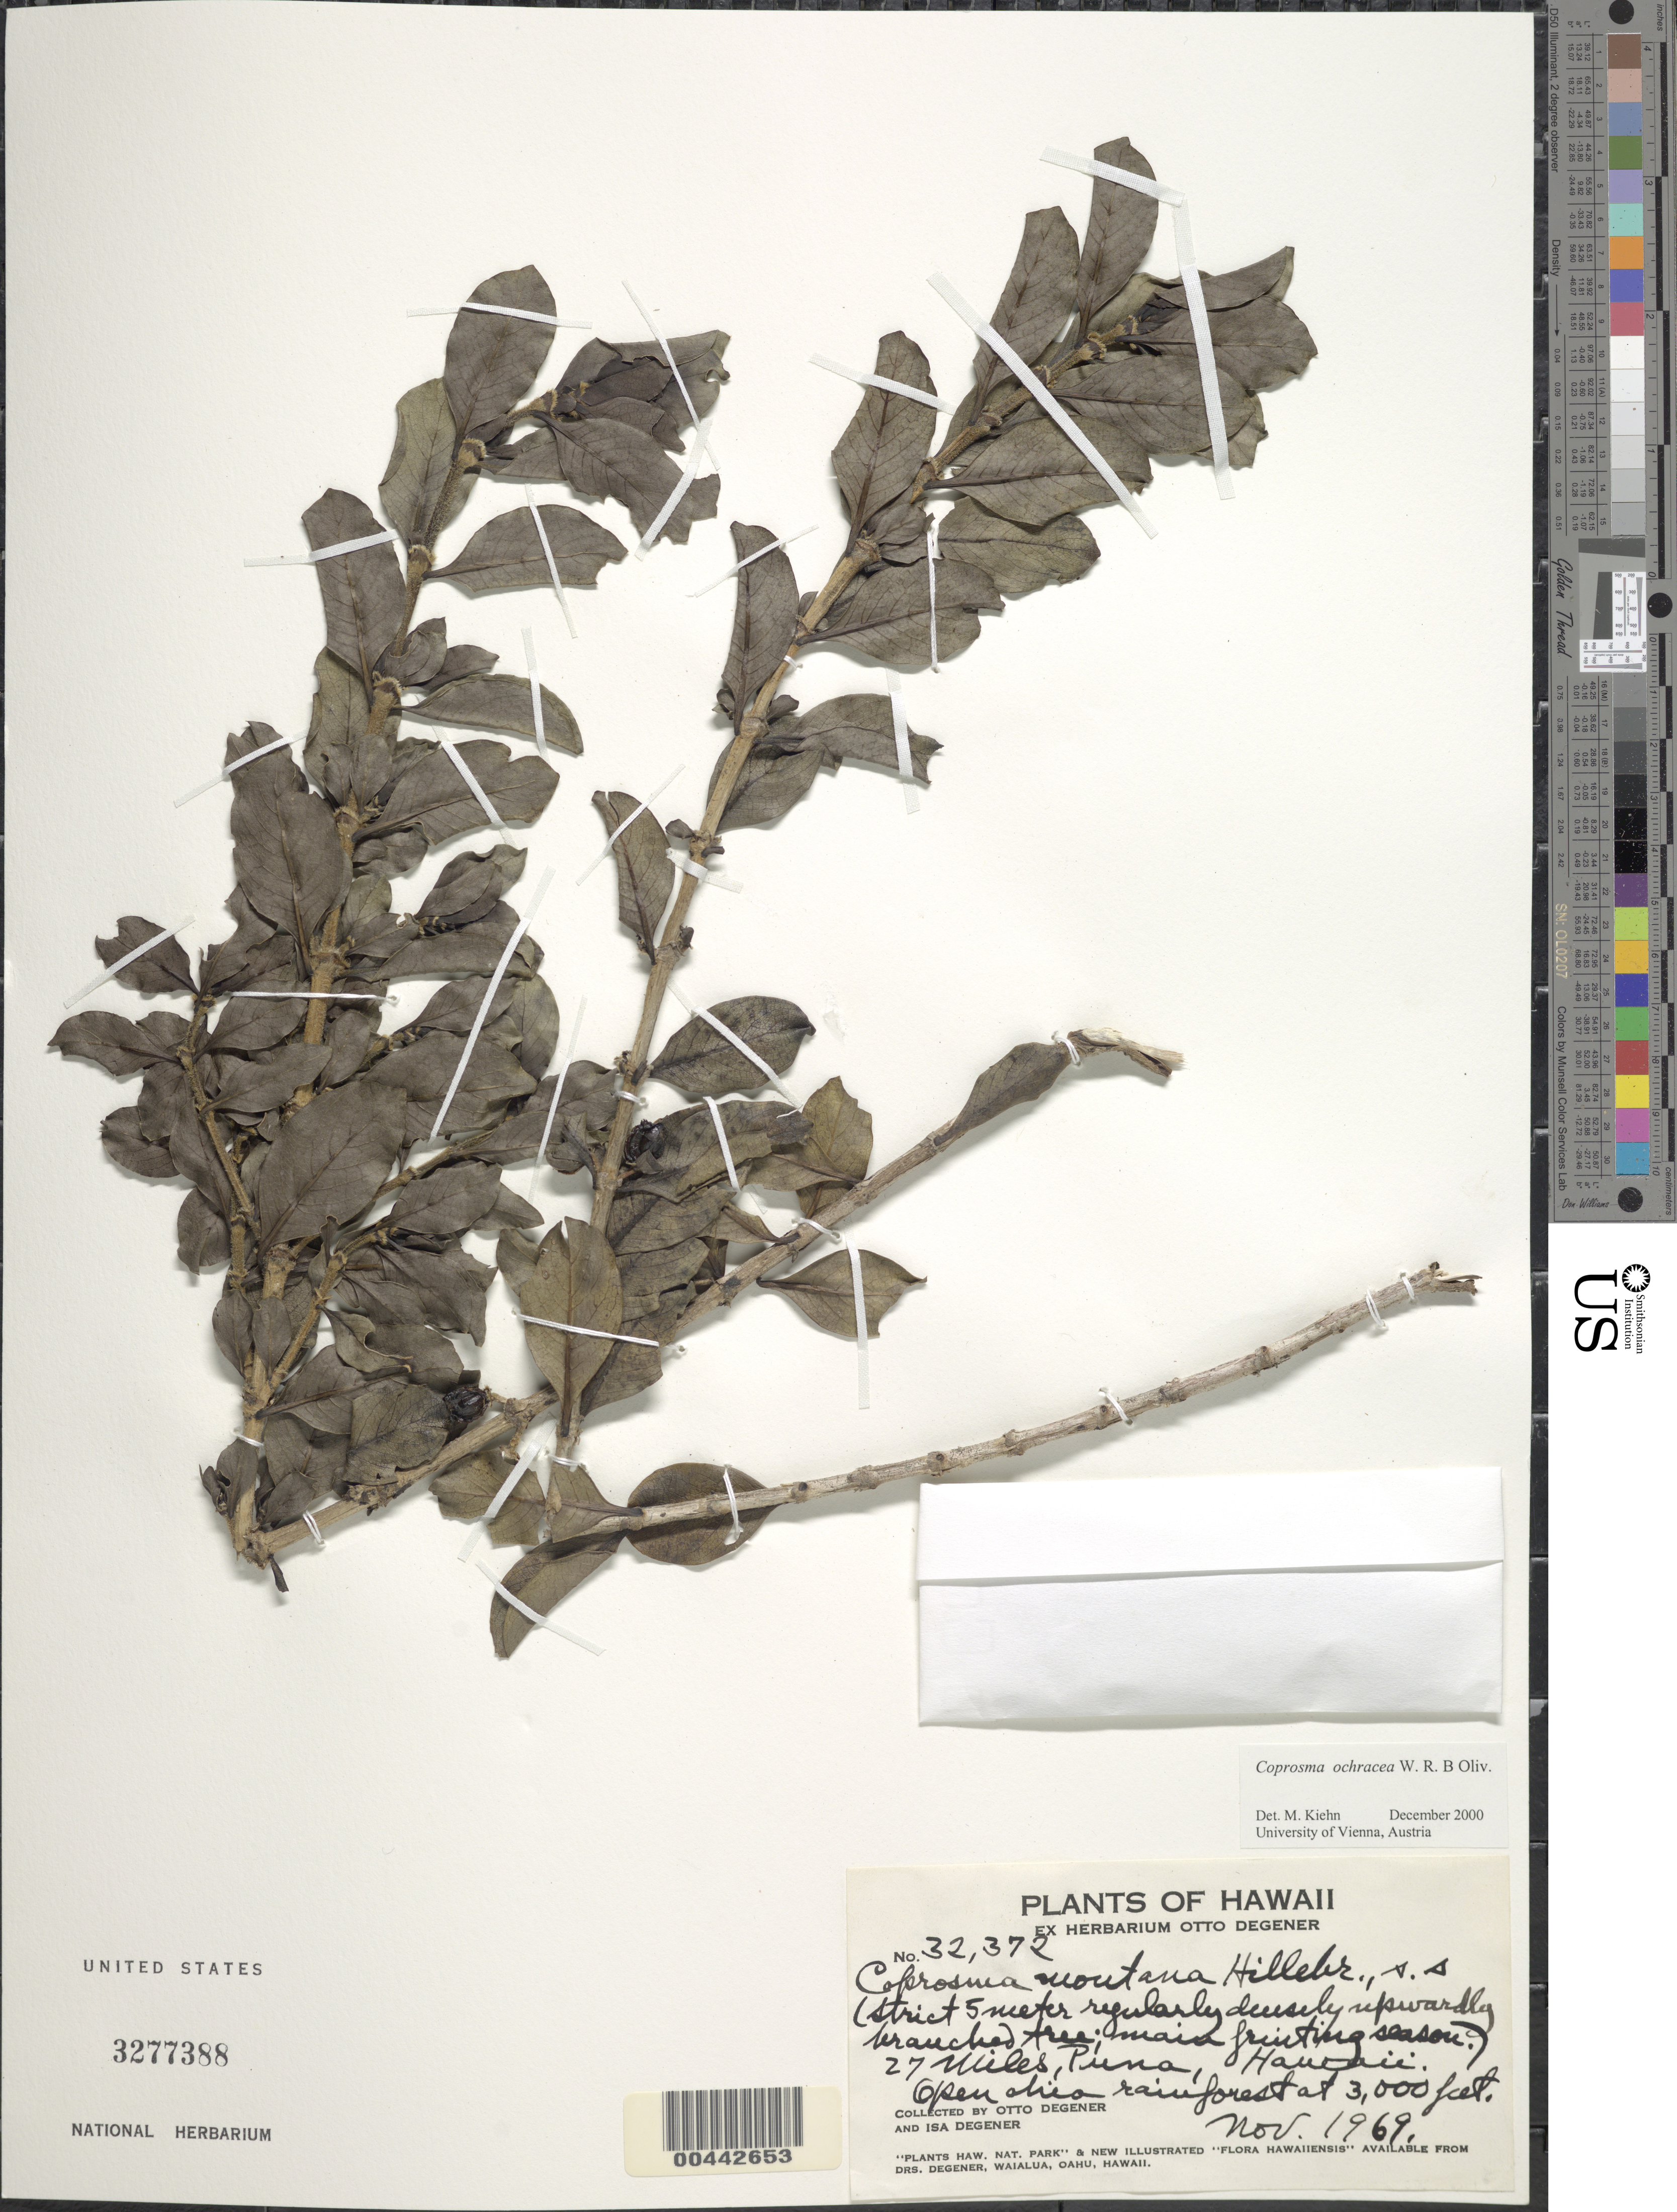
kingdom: Plantae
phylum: Tracheophyta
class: Magnoliopsida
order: Gentianales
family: Rubiaceae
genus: Coprosma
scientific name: Coprosma montana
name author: Hillebr.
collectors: O. Degener & I. Degener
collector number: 32372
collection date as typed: Nov 1969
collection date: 1969-11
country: United States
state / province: Hawaii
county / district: Hawaii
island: Hawaii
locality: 27 Miles, Puna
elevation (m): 914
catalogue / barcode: US 3277388